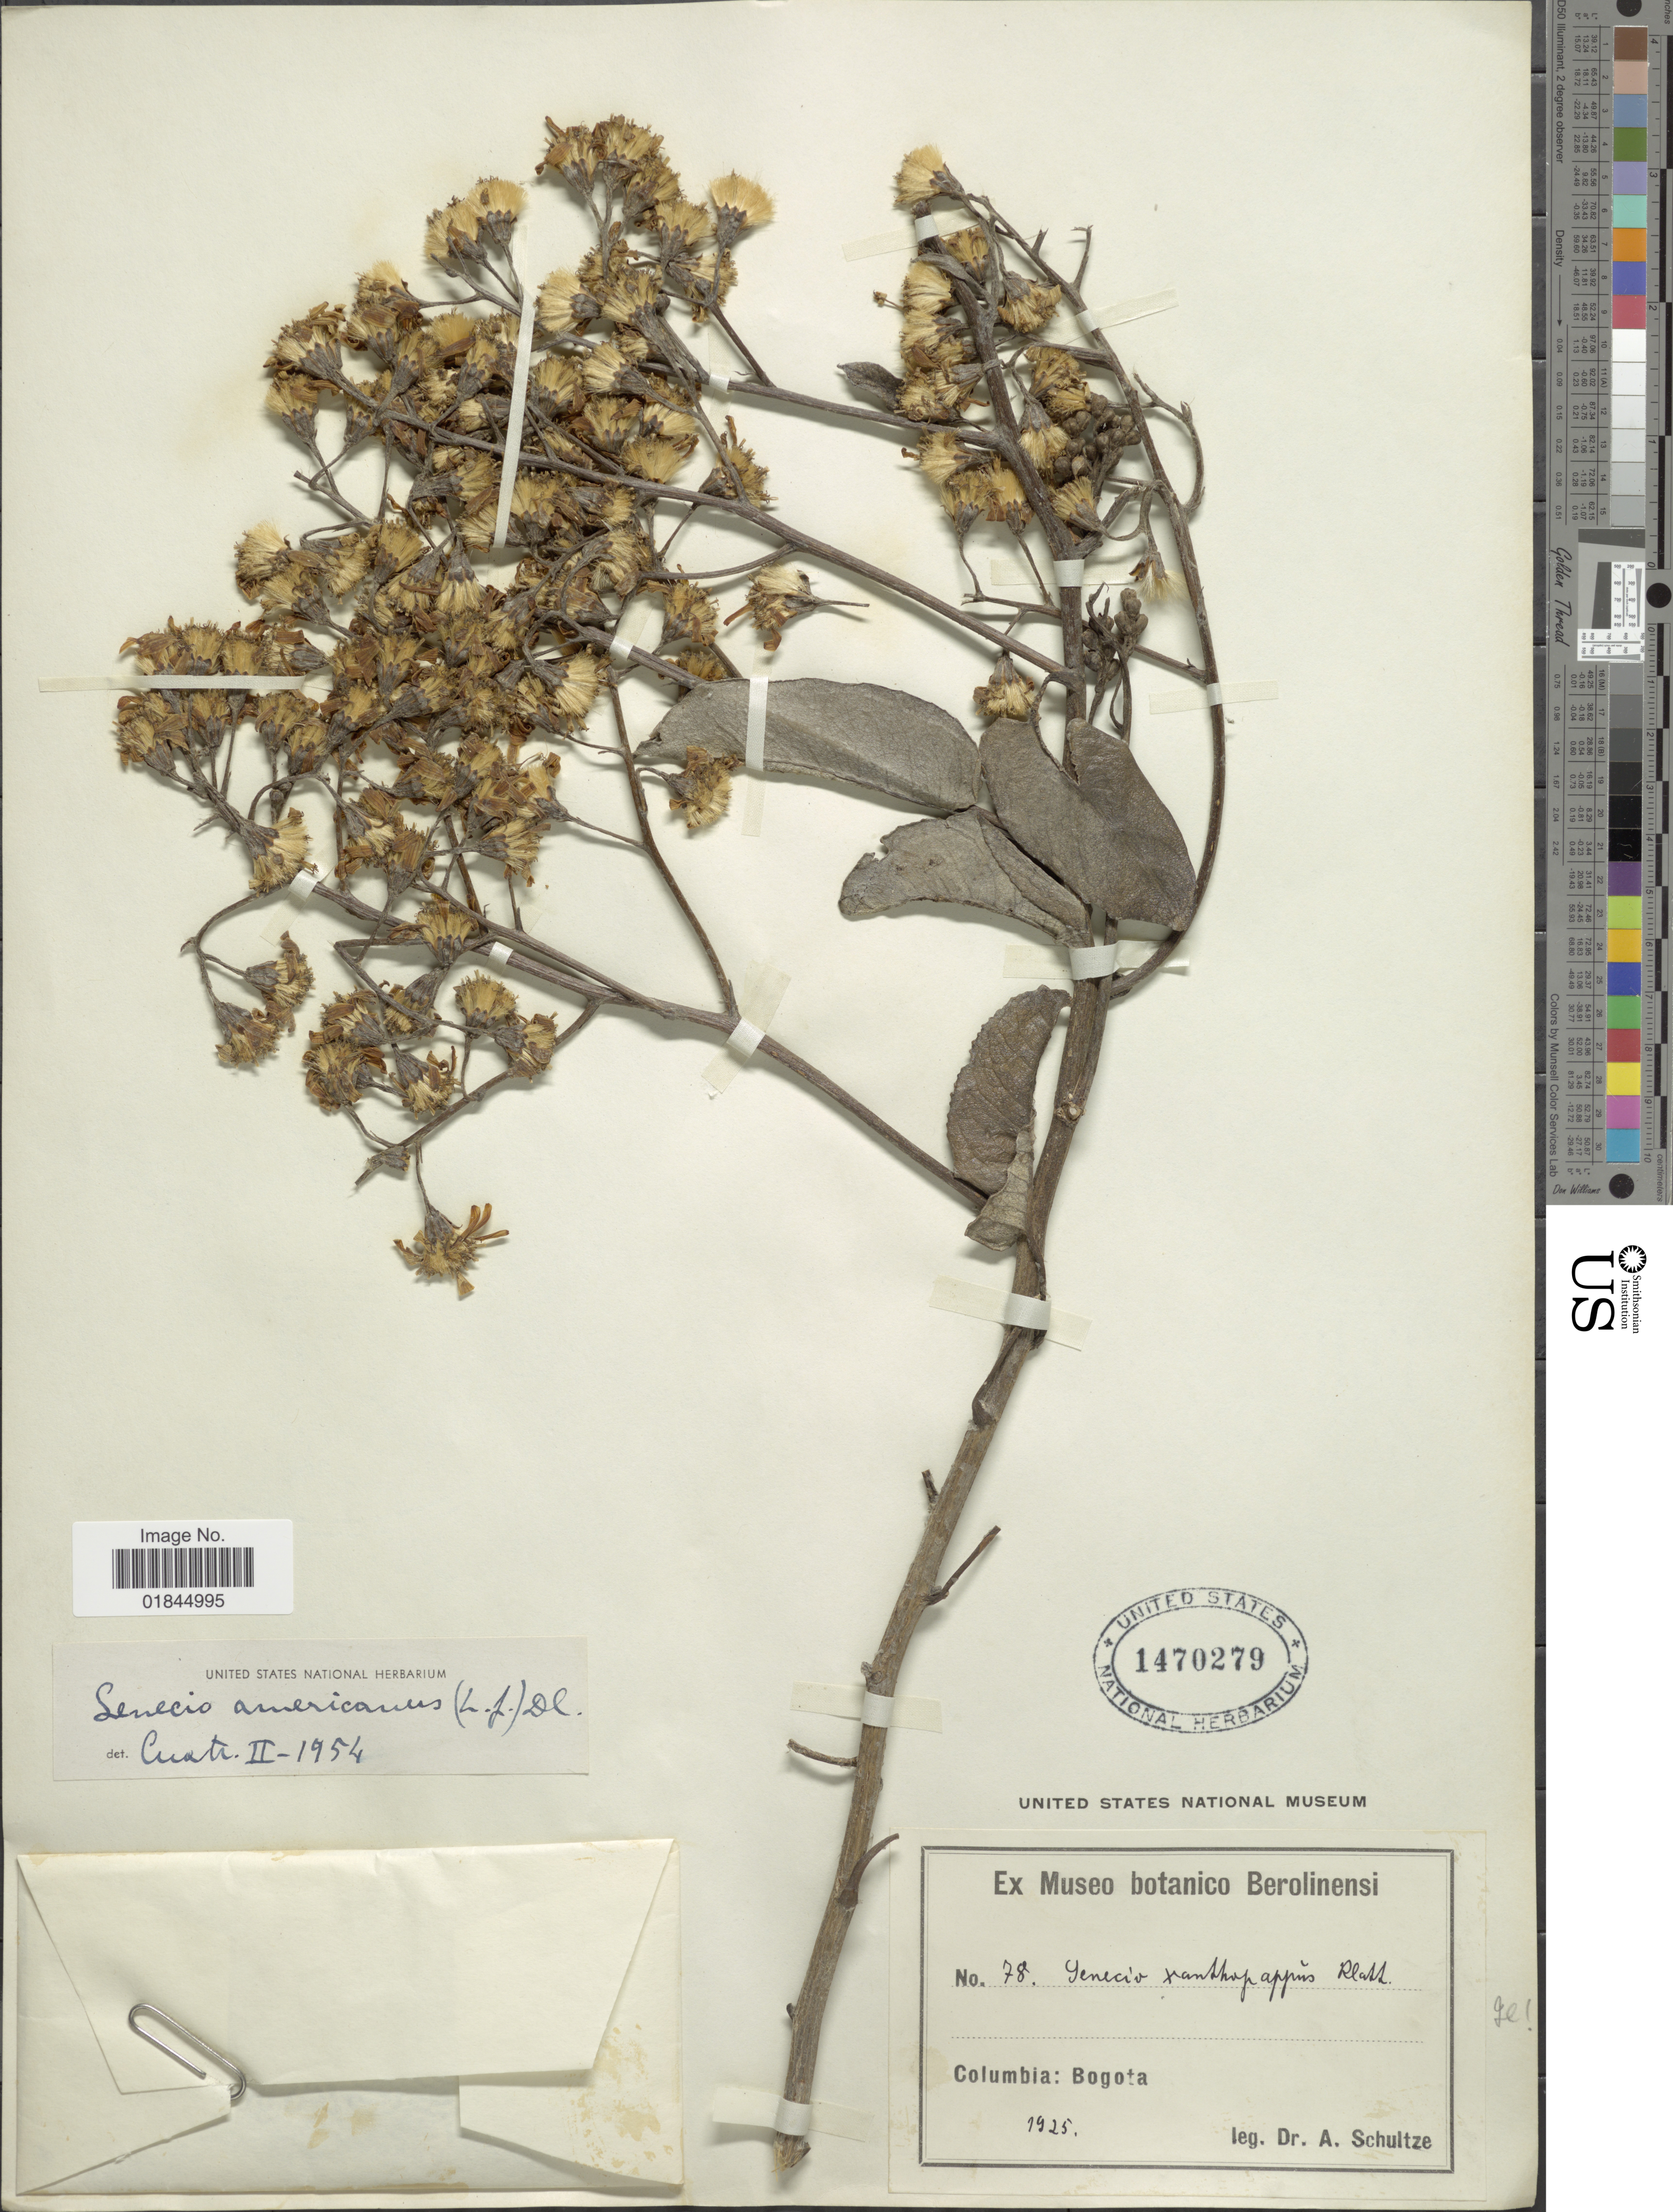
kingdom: Plantae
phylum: Tracheophyta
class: Magnoliopsida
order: Asterales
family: Asteraceae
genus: Pentacalia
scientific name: Pentacalia americana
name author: (L. f.) Cuatrec.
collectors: A. Schultze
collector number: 78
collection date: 1925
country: Colombia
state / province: Bogota D.C.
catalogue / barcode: US 1470279